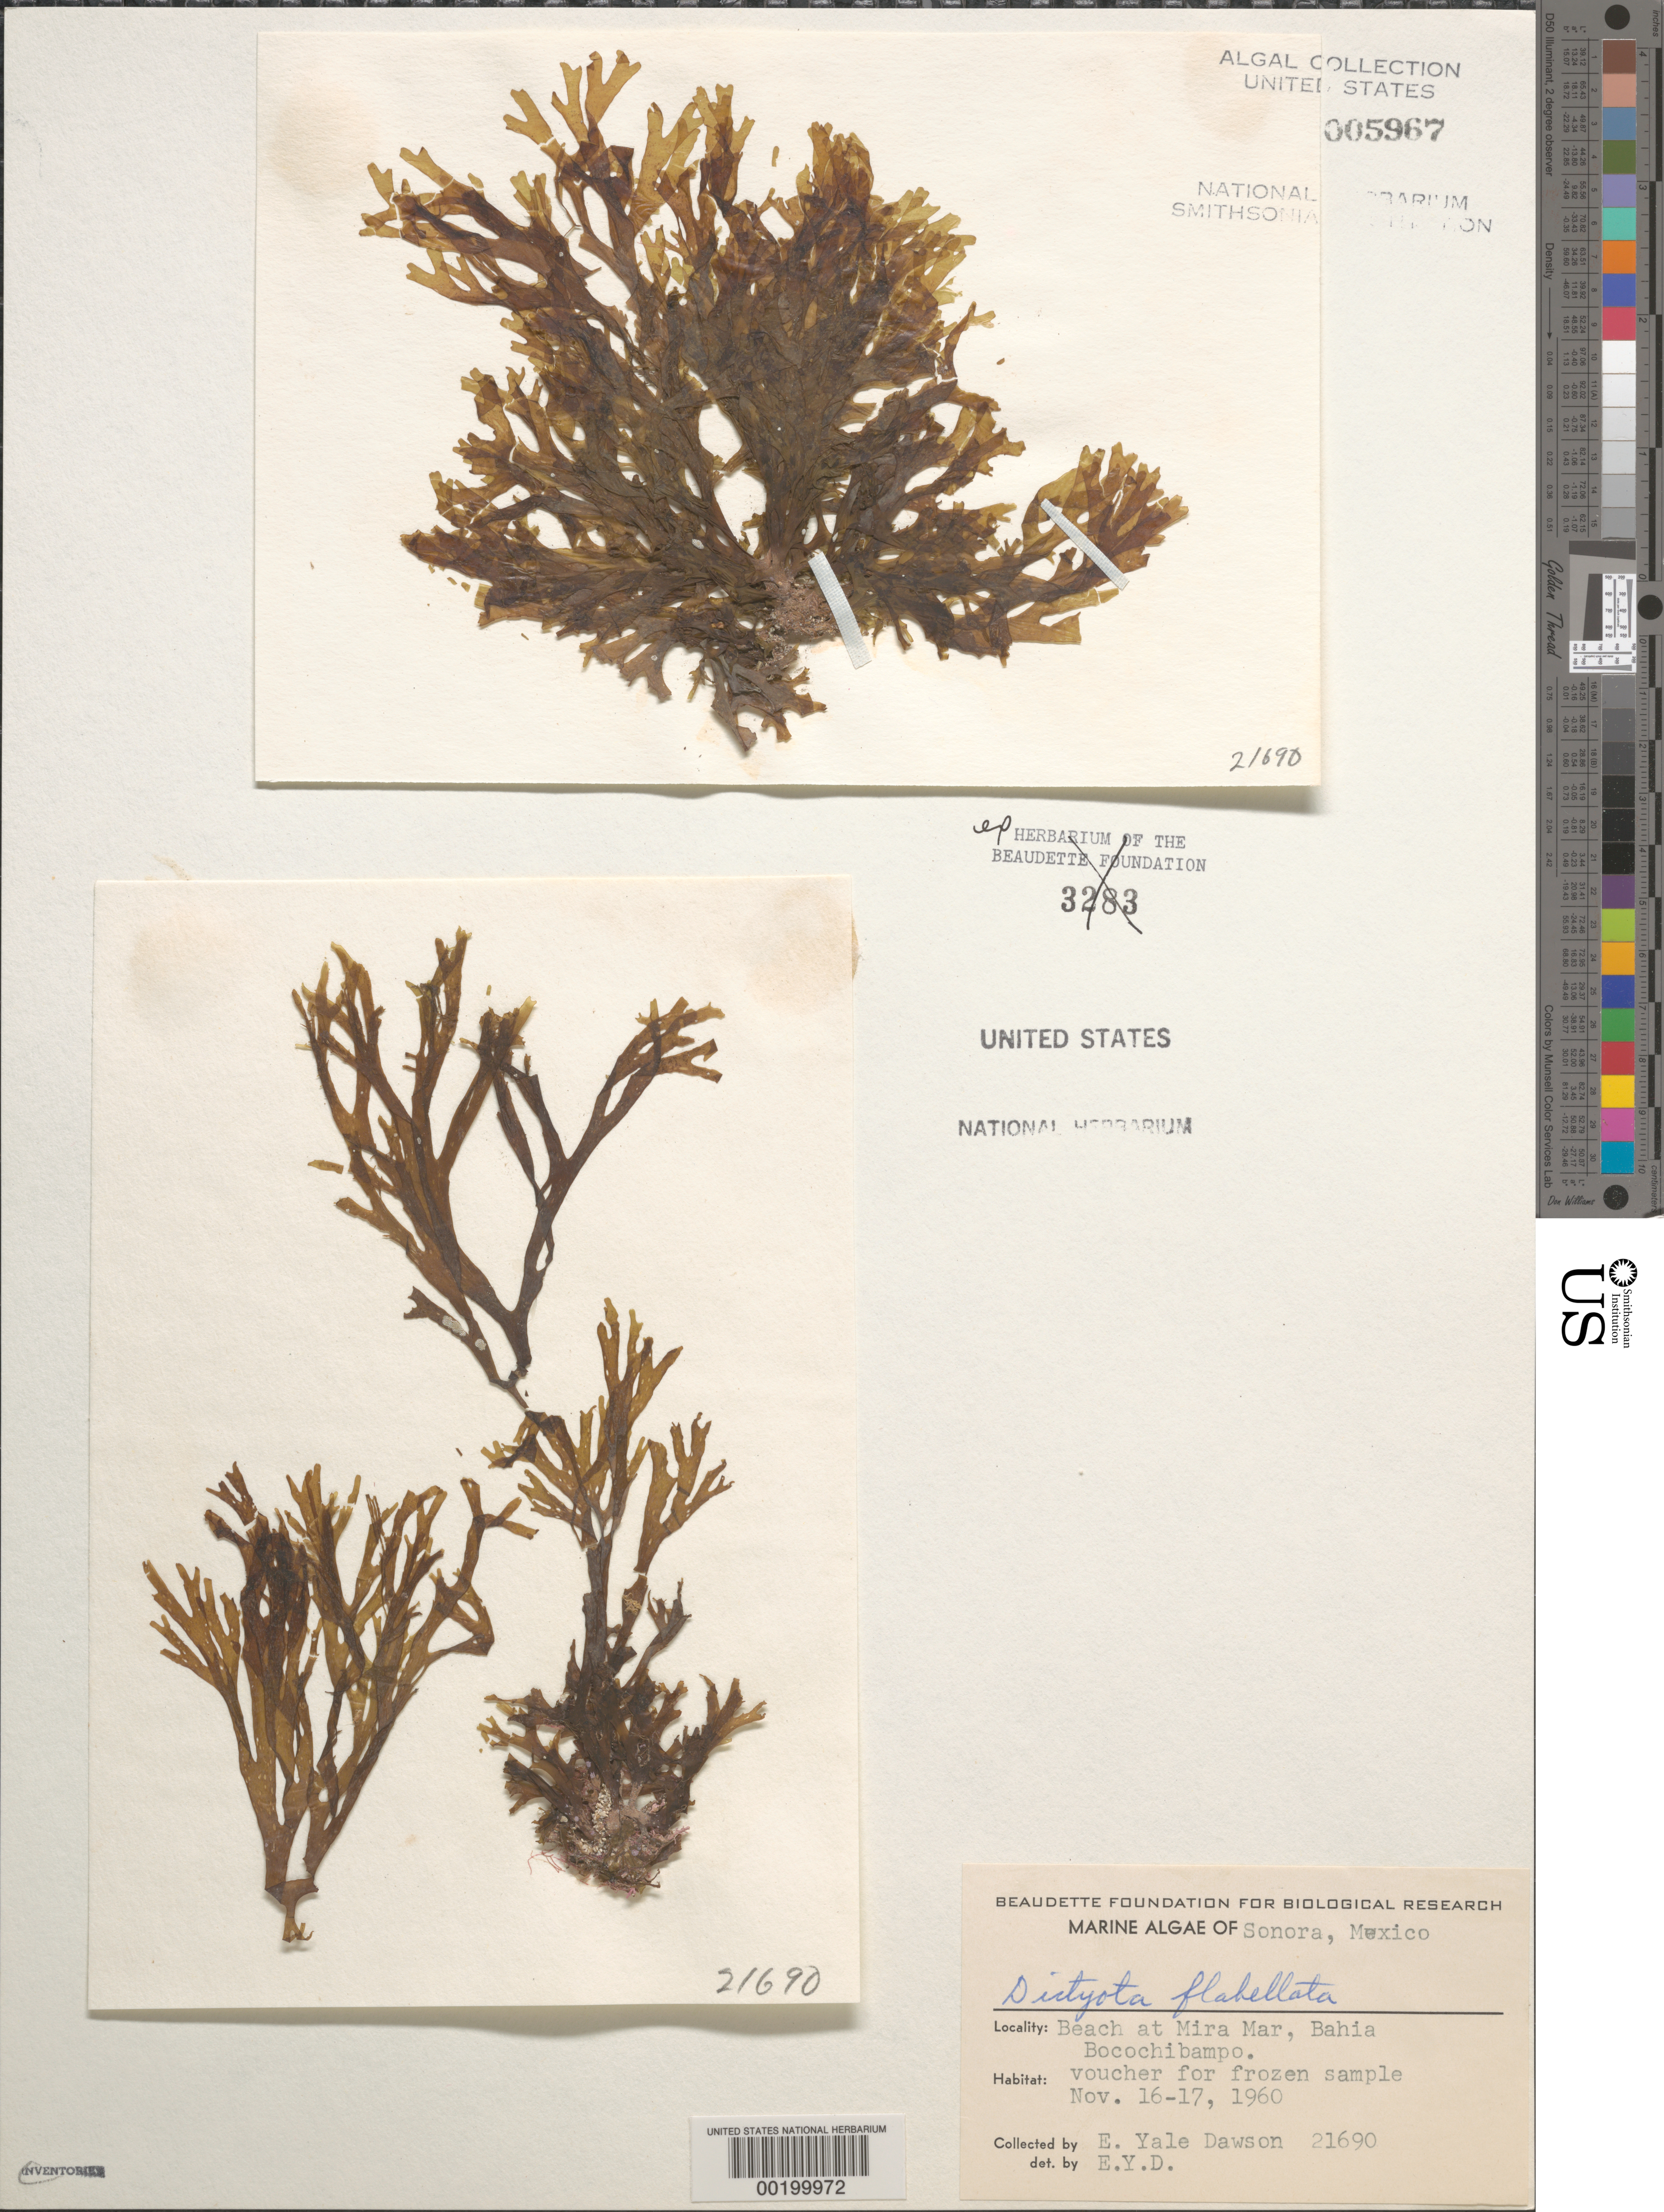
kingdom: Chromista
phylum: Ochrophyta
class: Phaeophyceae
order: Dictyotales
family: Dictyotaceae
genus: Dictyota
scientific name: Dictyota flabellata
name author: (Collins) Setch. & N.L. Gardner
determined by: Dawson, E. Y.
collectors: E. Y. Dawson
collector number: EYD 21690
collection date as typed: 16 Nov 1960 TO 17 Nov 1960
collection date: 1960-11-16/1960-11-17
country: Mexico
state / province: Sonora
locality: Mira Mar, Bahia Bocochibampo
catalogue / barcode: US 5967